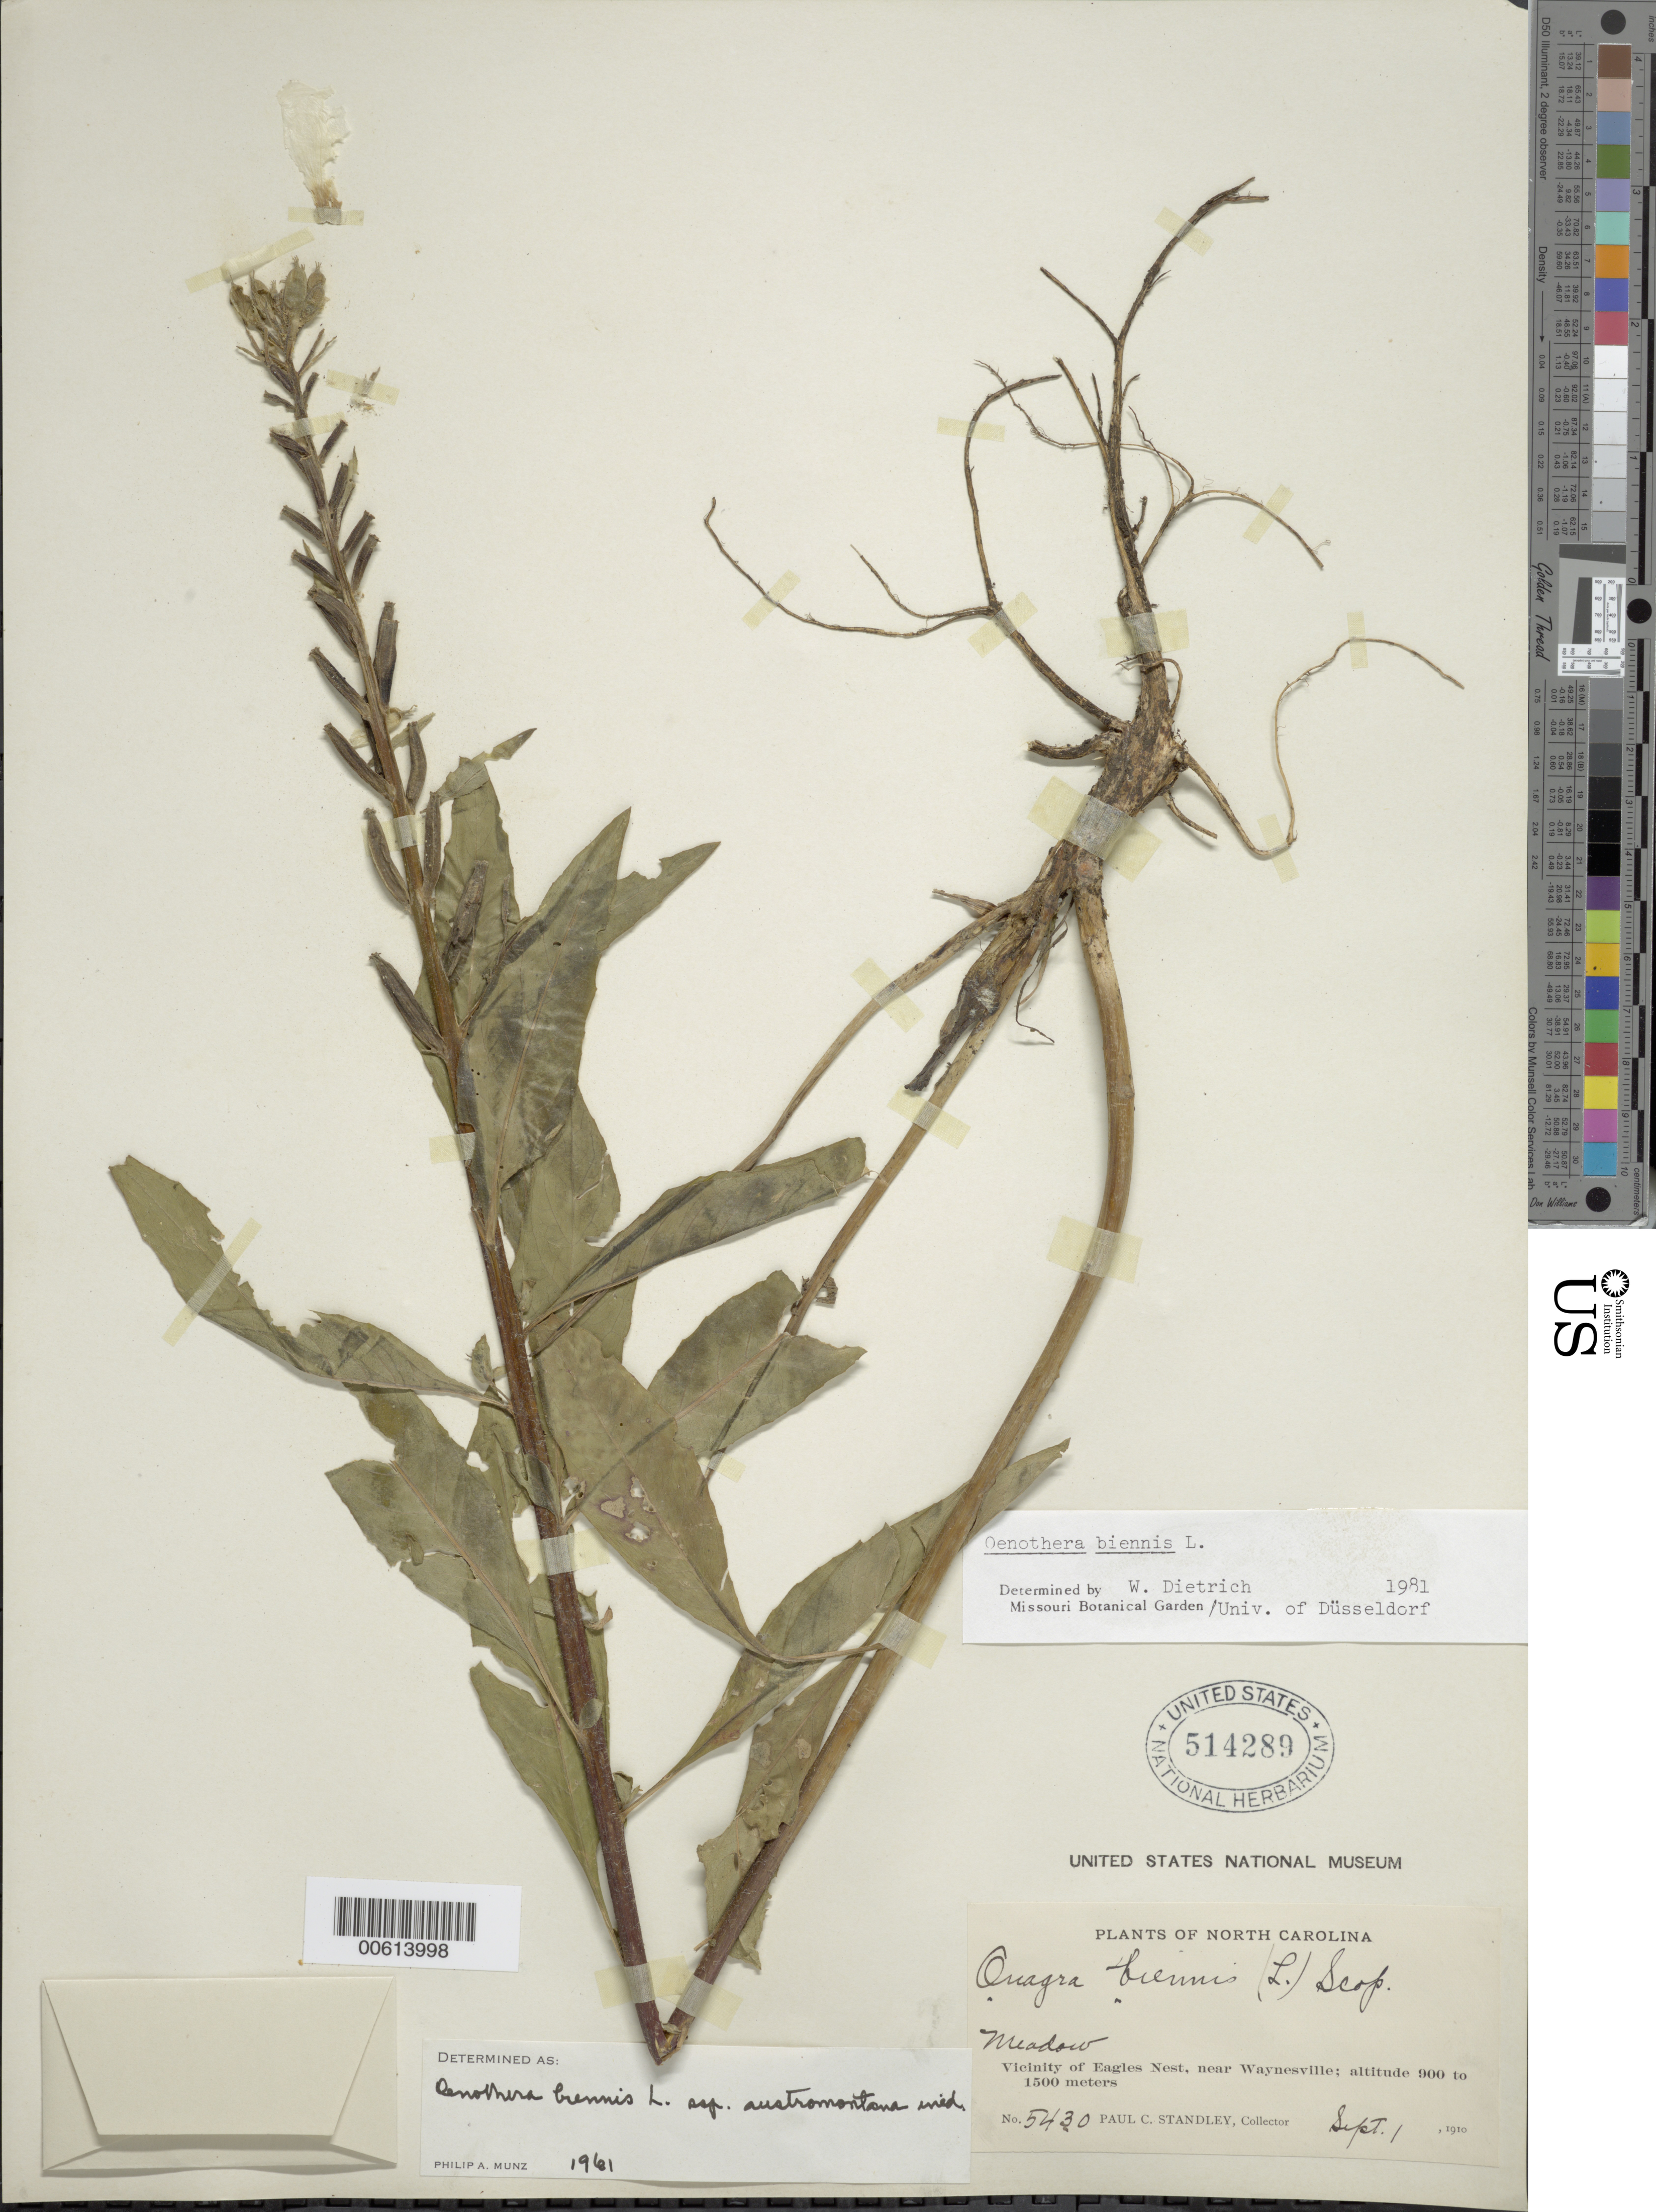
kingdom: Plantae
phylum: Tracheophyta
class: Magnoliopsida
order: Myrtales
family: Onagraceae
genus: Oenothera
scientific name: Oenothera biennis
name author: L.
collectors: P. C. Standley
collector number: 5430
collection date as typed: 01 Sep 1910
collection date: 1910-09-01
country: United States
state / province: North Carolina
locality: Eagles Nest, near Waynesville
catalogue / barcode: US 514289